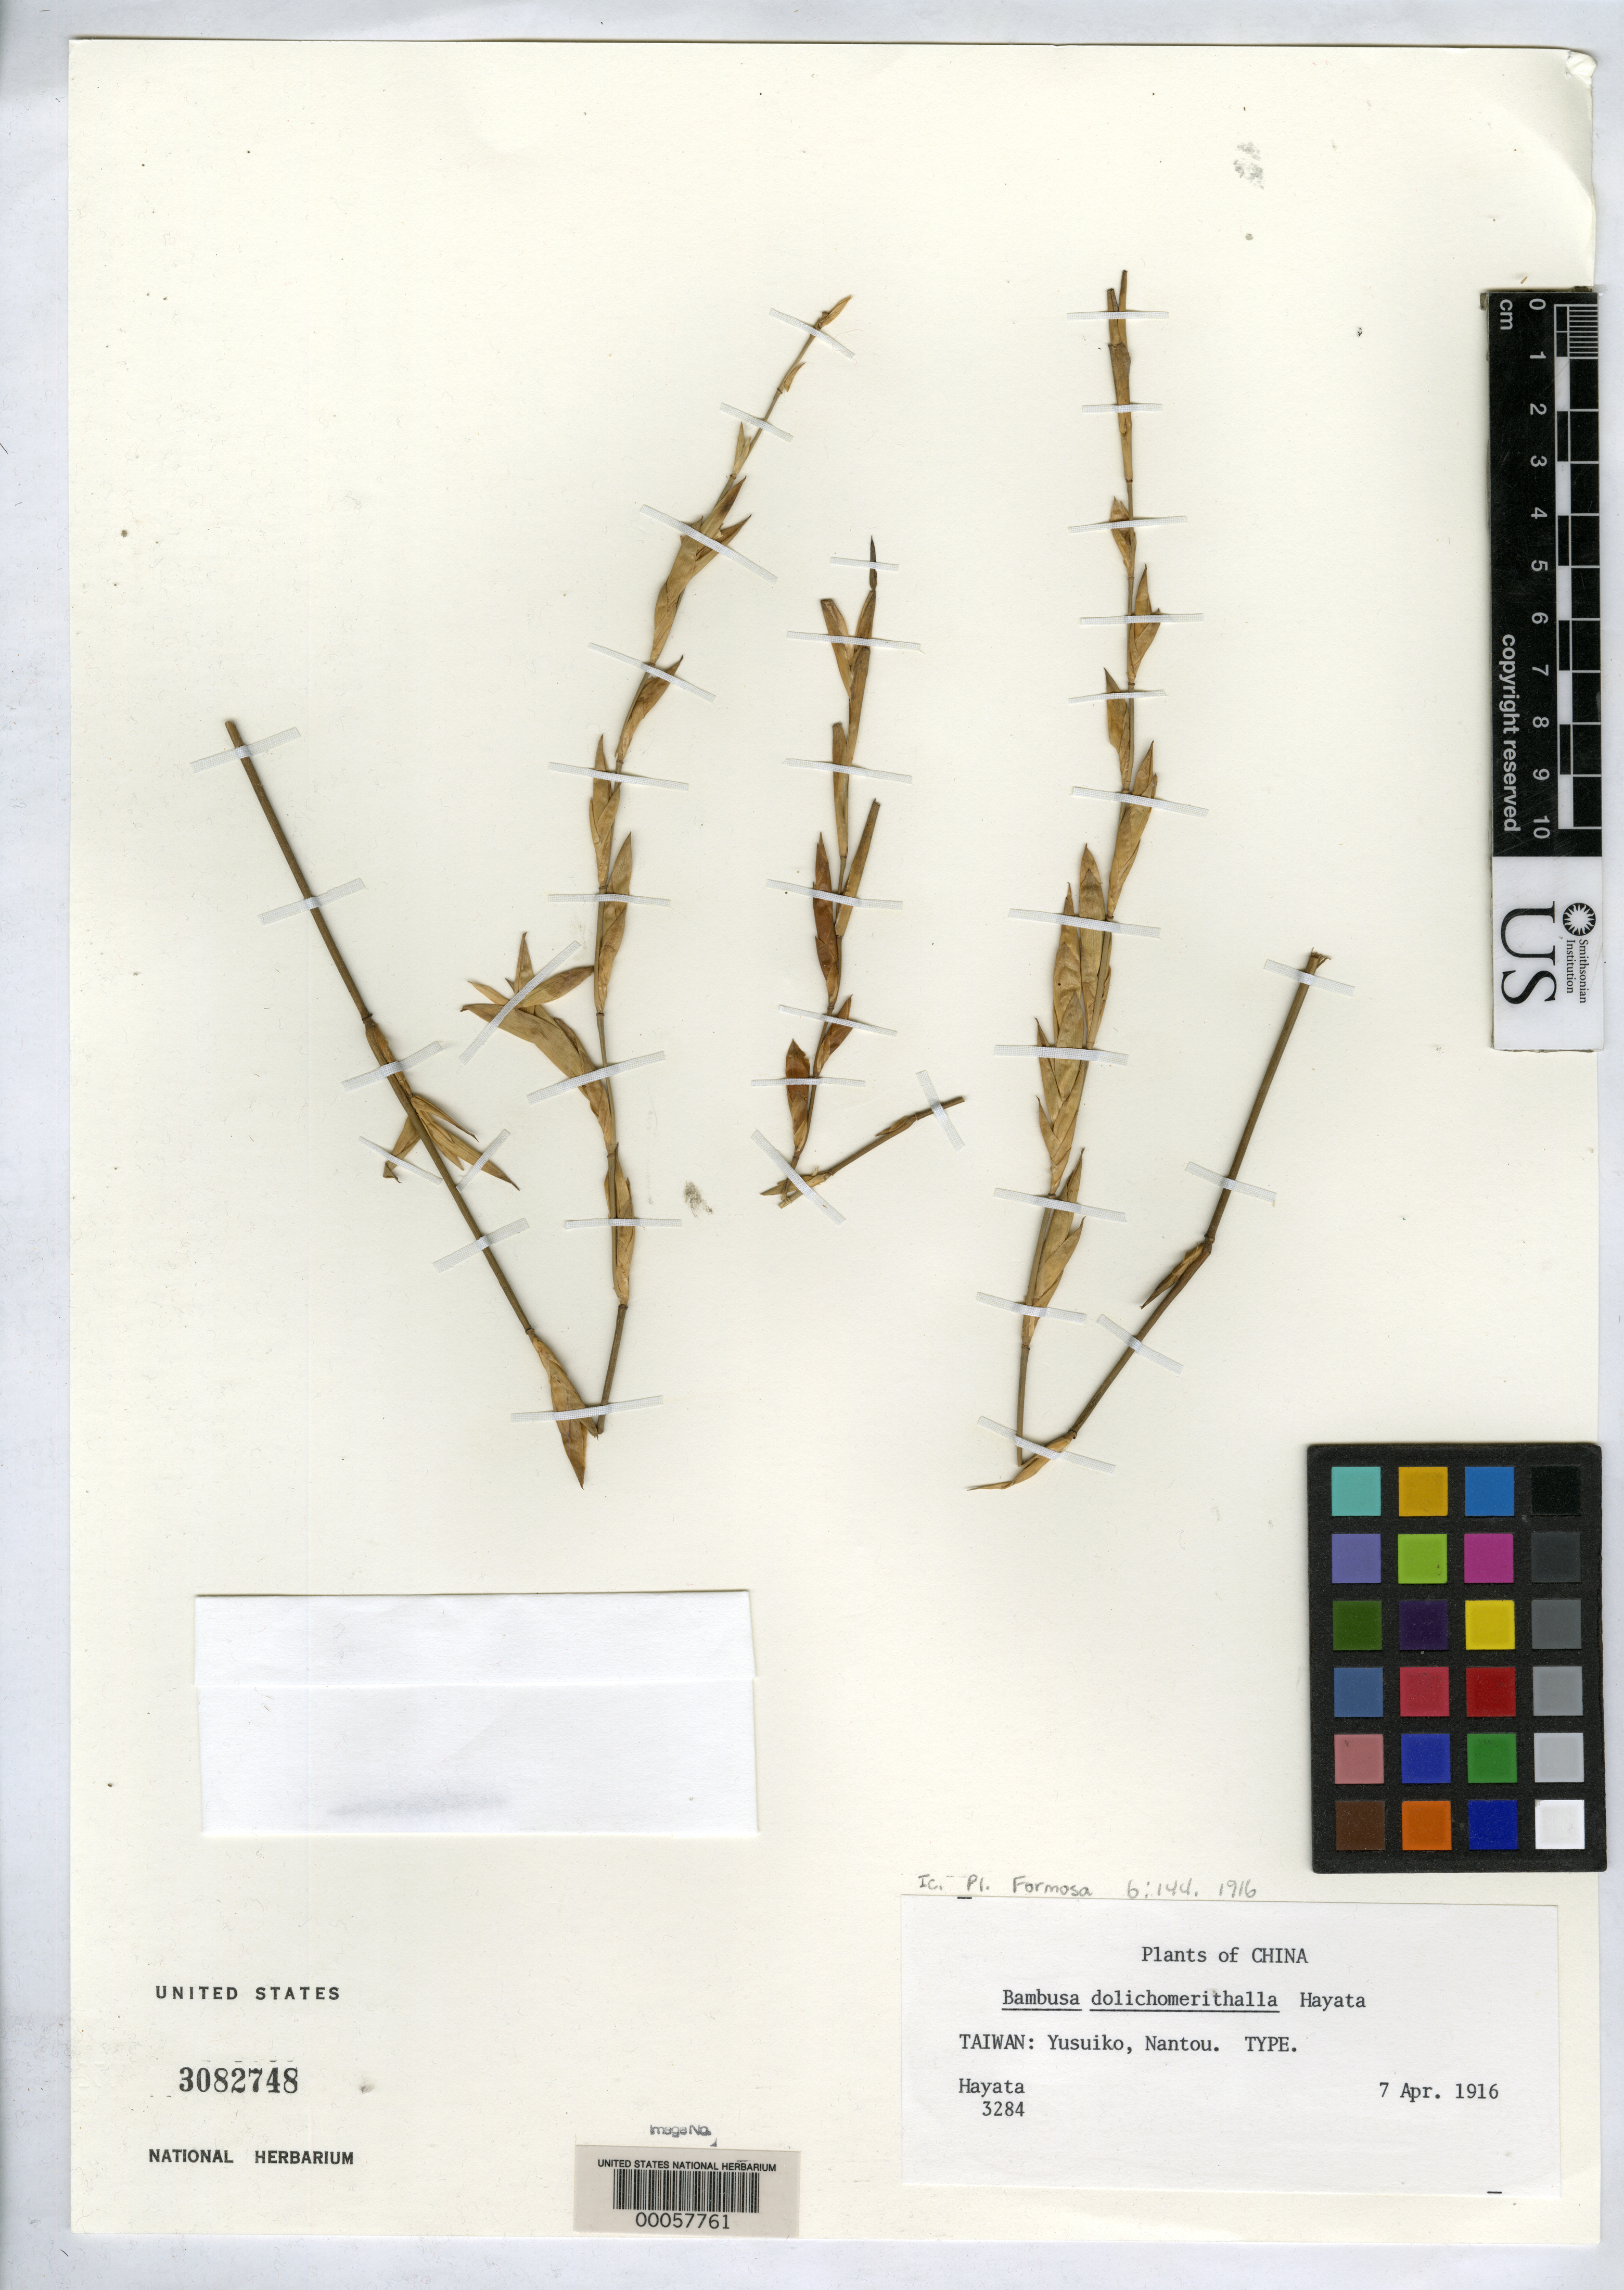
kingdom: Plantae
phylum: Tracheophyta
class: Liliopsida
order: Poales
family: Poaceae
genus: Bambusa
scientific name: Bambusa dolichomerithalla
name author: Hayata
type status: Type Collection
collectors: B. Hayata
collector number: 3284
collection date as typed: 07 Apr 1916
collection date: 1916-04-07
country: Taiwan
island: Taiwan [Formosa]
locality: Yusuiko, Nantou.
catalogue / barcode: US 3082748